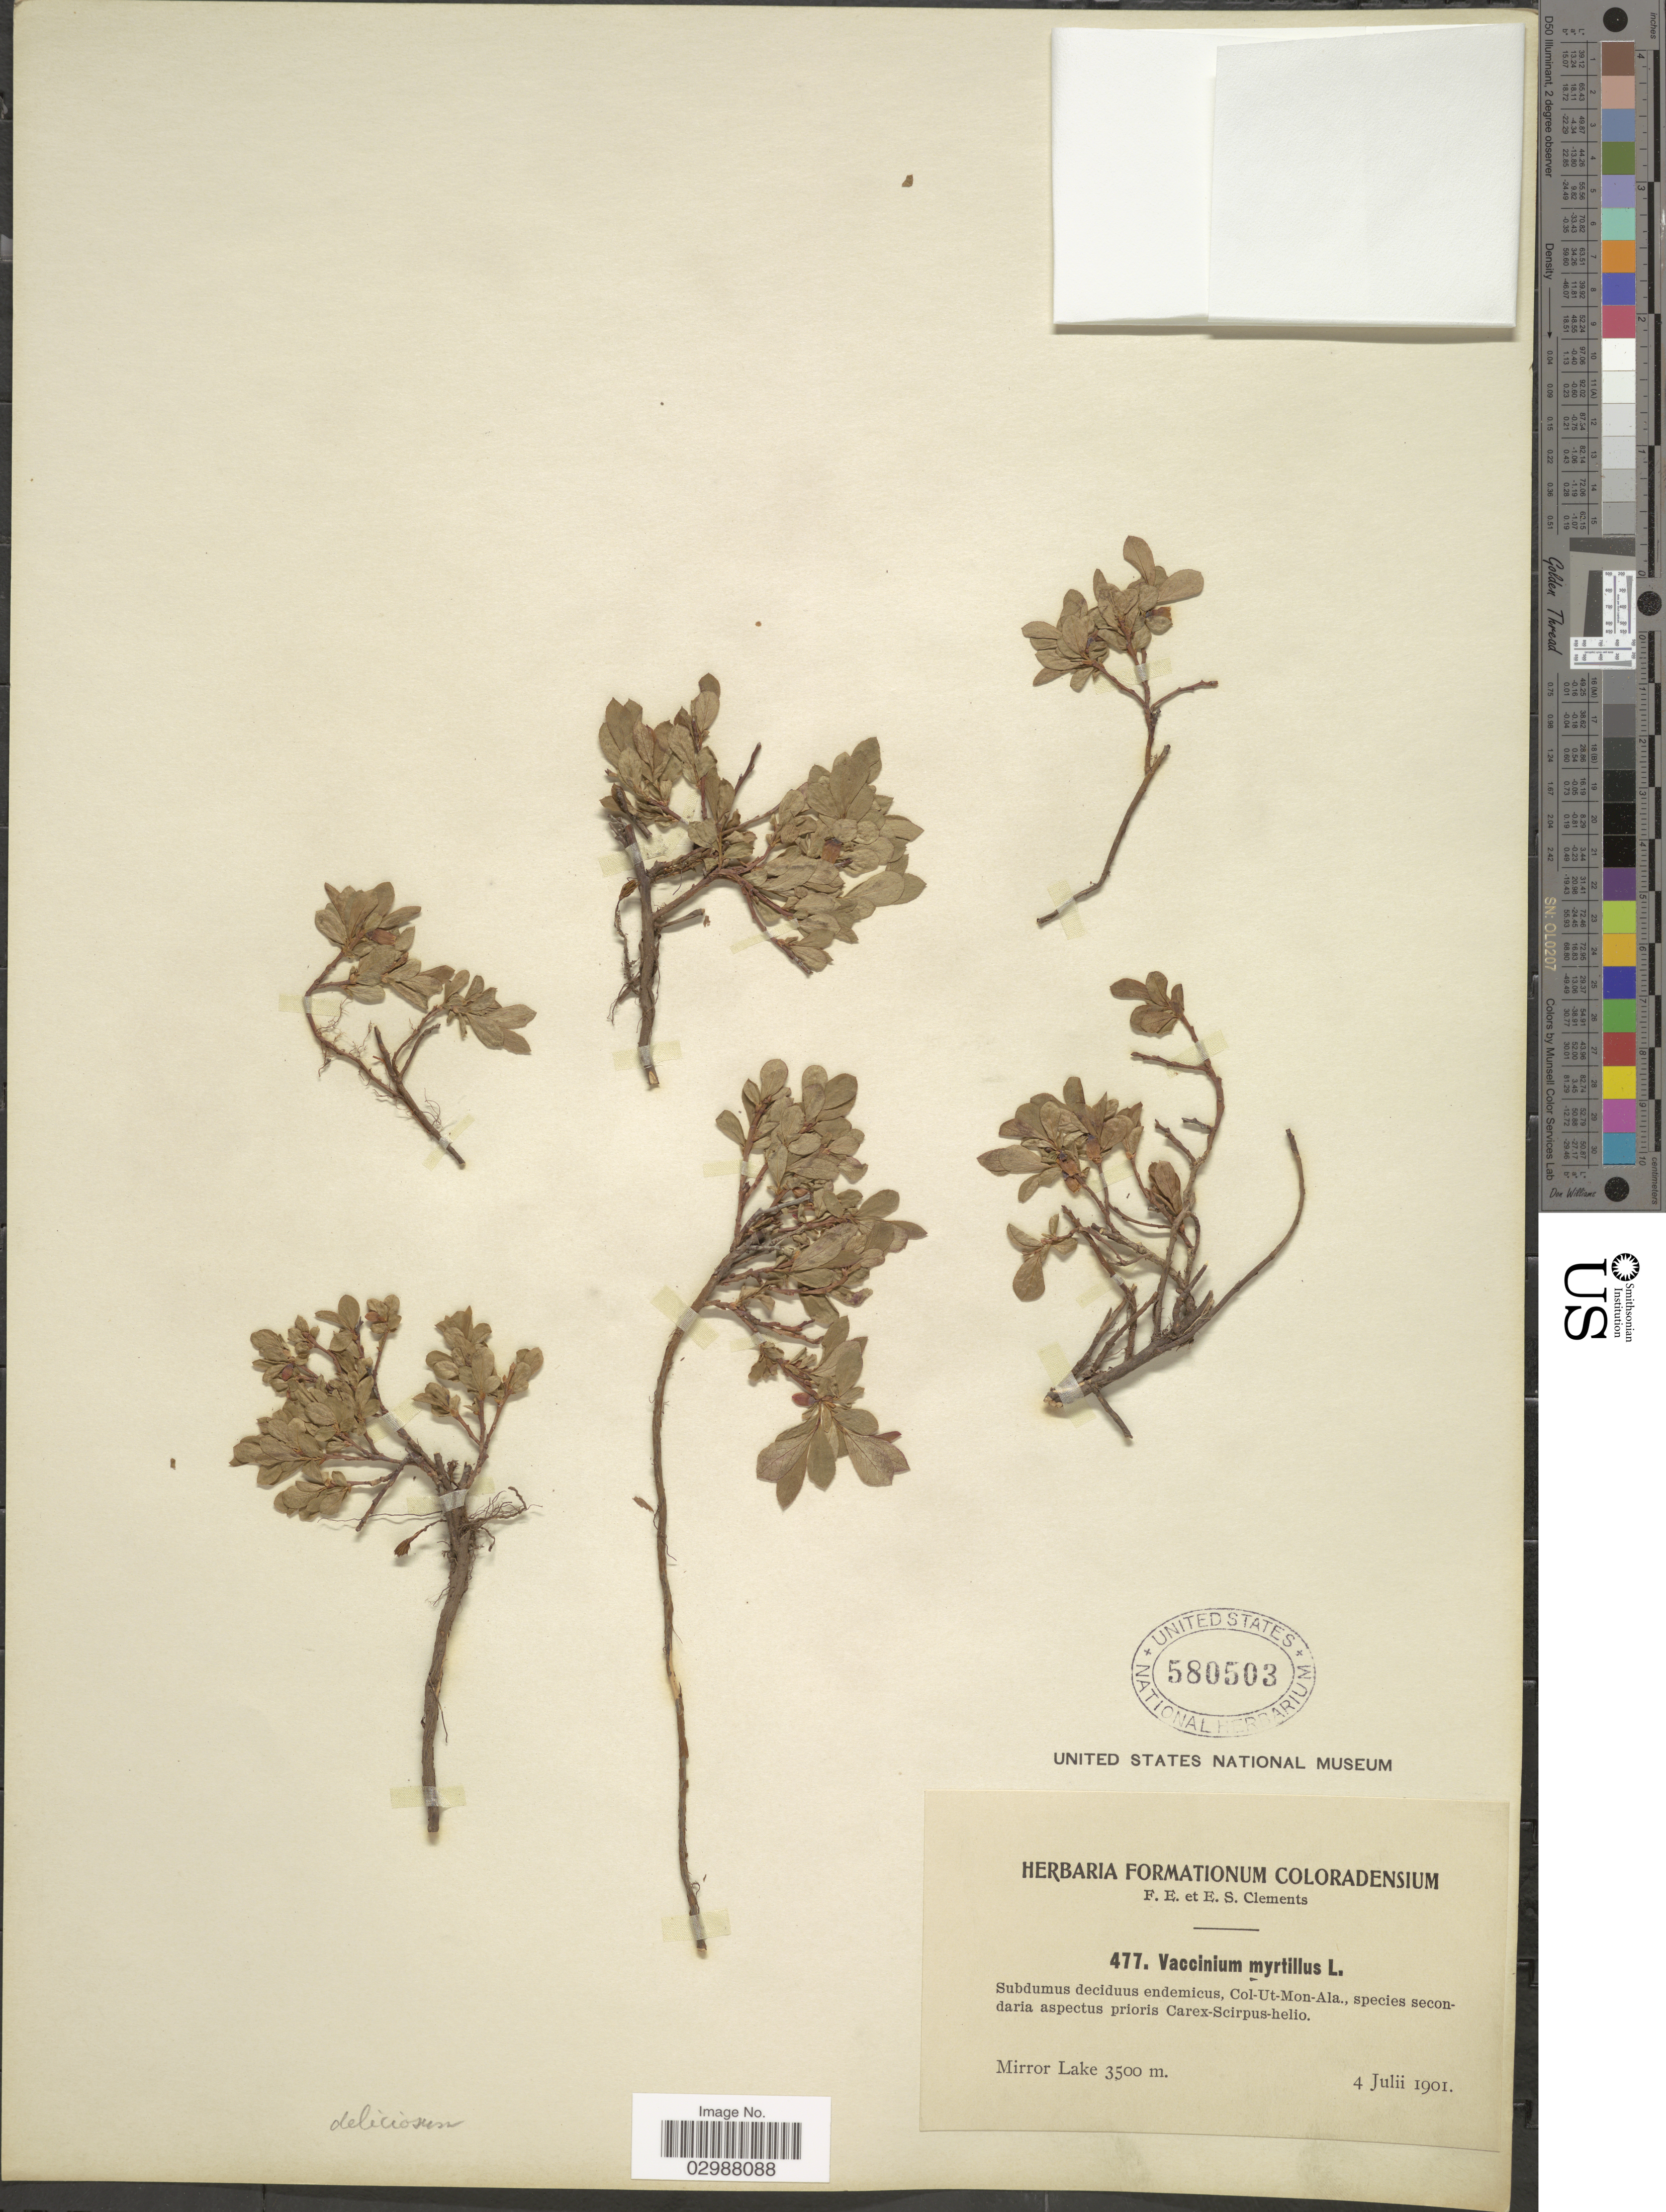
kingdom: Plantae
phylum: Tracheophyta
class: Magnoliopsida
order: Ericales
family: Ericaceae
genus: Vaccinium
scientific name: Vaccinium deliciosum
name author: Piper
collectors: F. E. Clements & E. S. Clements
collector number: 477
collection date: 1901-07-04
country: United States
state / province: Colorado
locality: Mirror Lake.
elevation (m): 3500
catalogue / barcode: US 580503